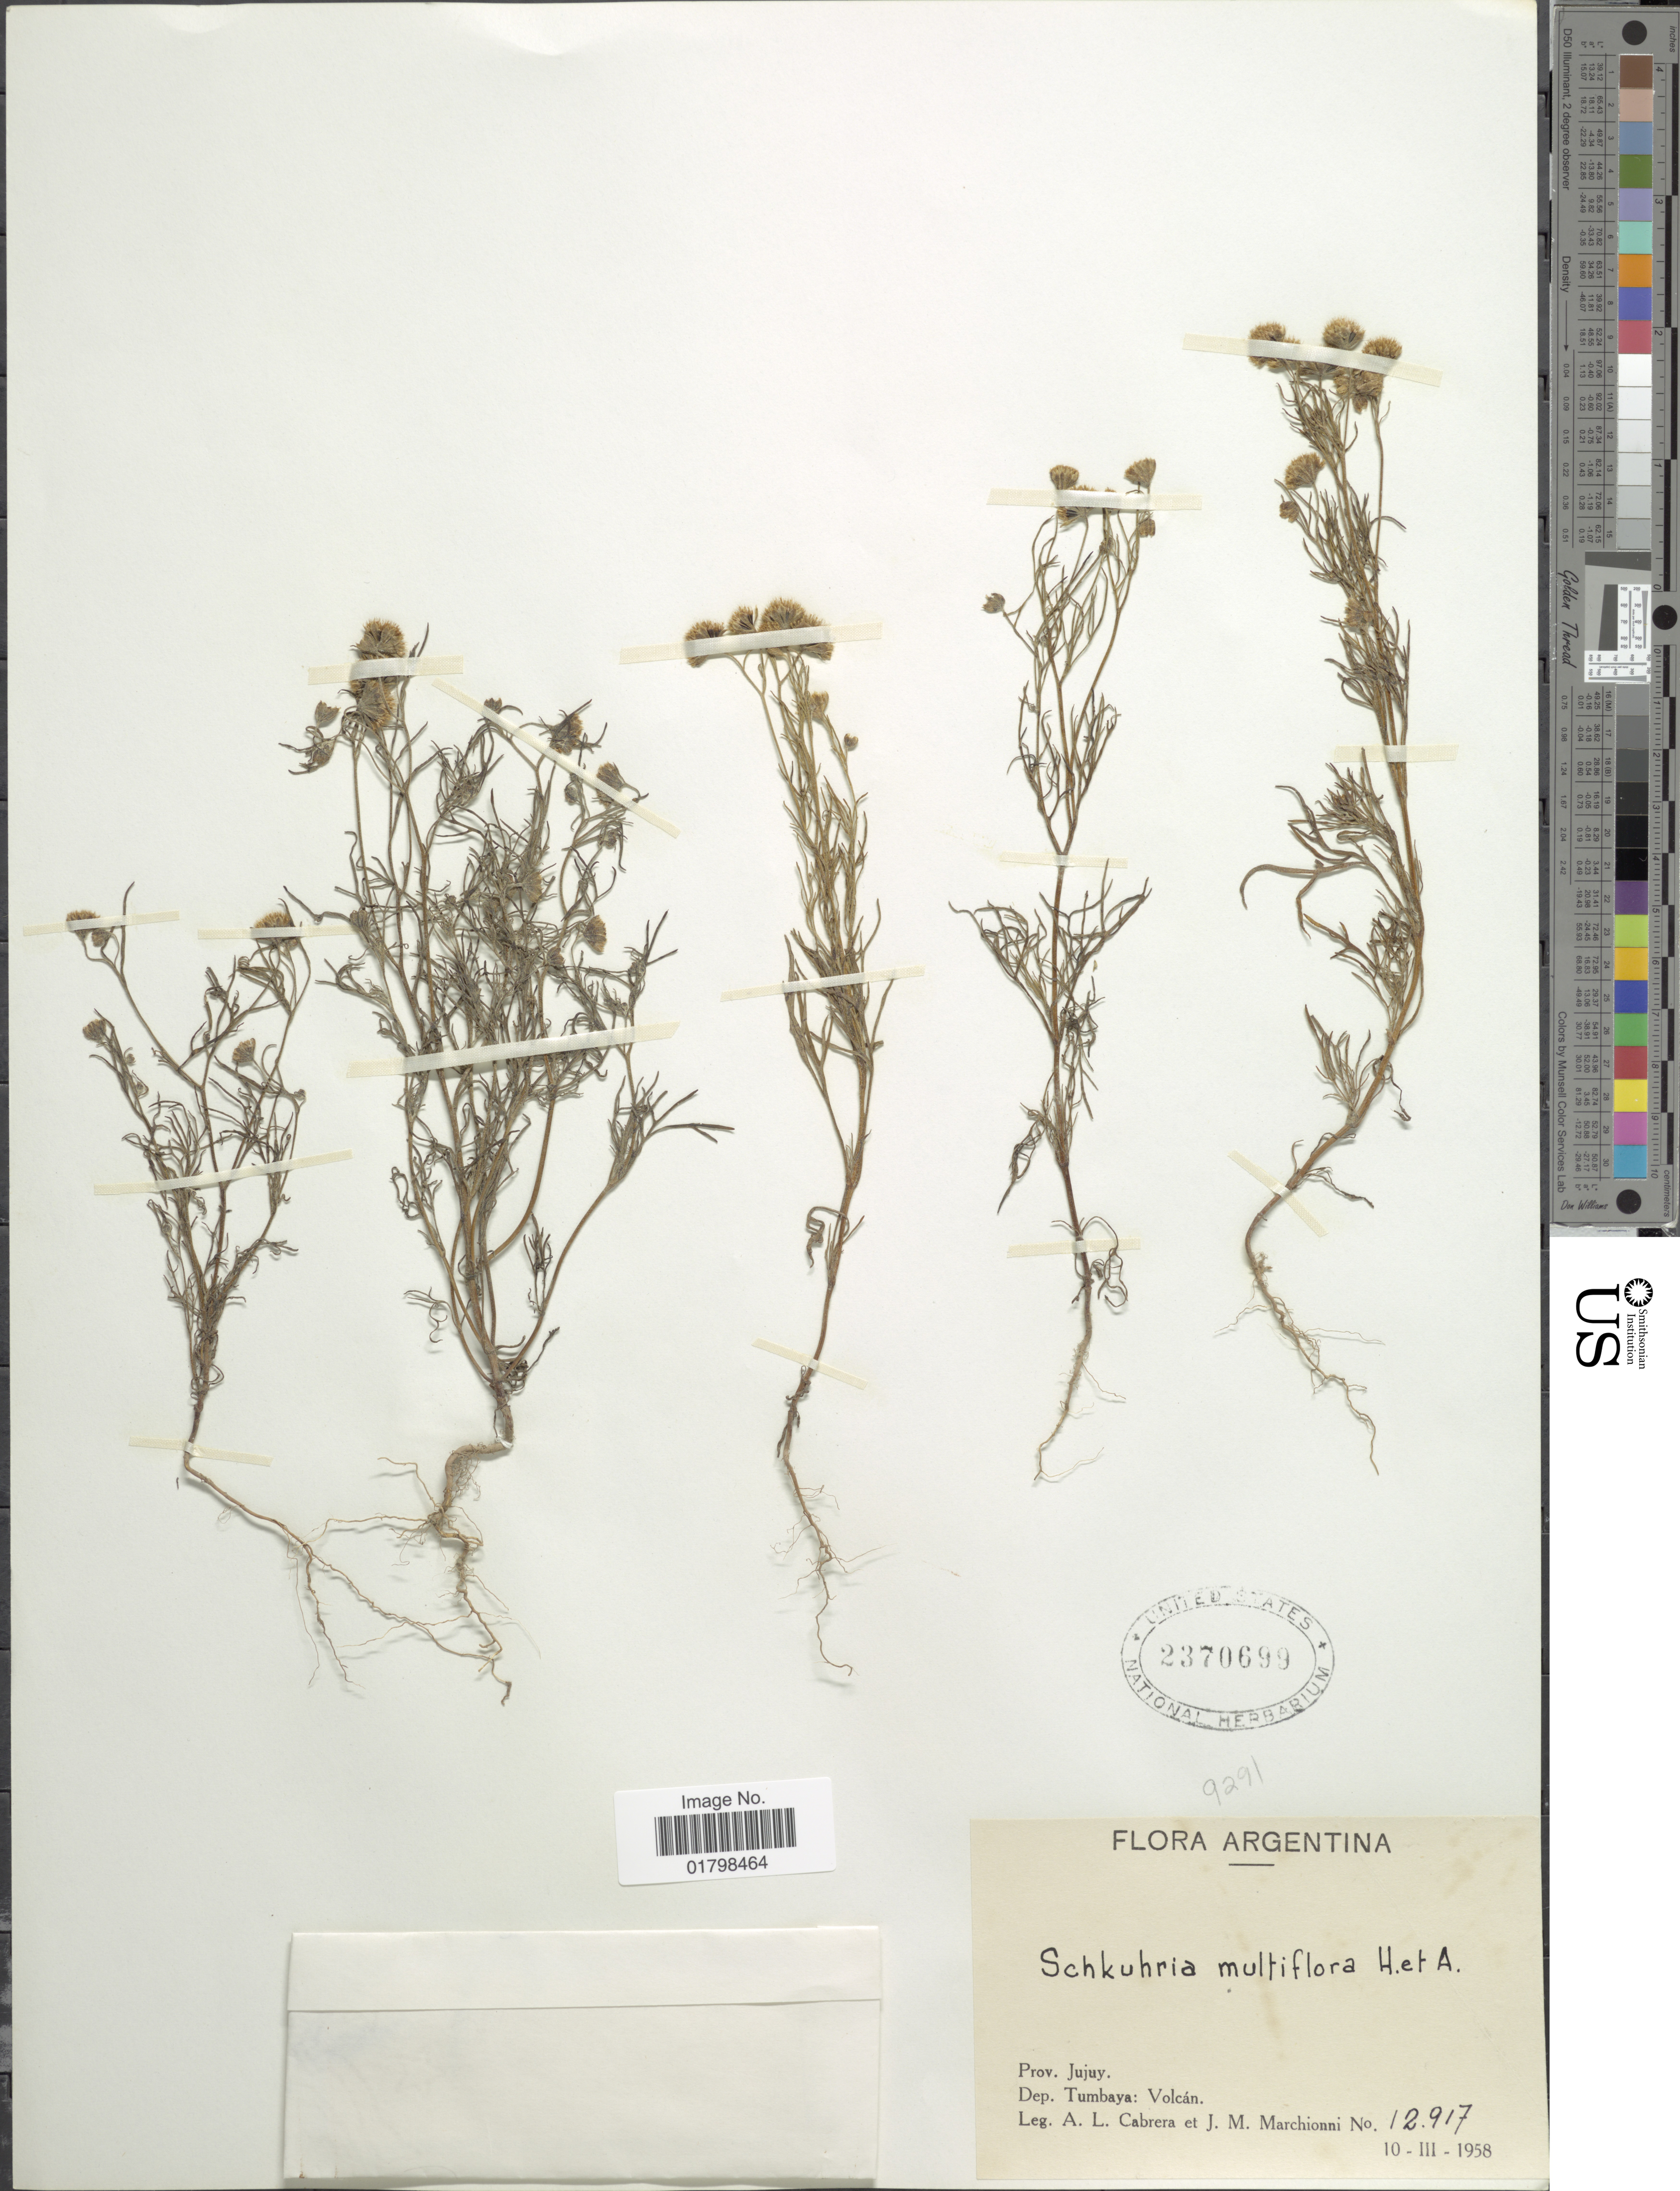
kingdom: Plantae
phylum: Tracheophyta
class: Magnoliopsida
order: Asterales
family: Asteraceae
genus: Schkuhria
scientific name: Schkuhria multiflora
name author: Hook. & Arn.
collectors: A. L. Cabrera & J. Marchionni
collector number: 12917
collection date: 1958-03-10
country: Argentina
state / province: Jujuy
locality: Dep. Tumbaya: Volcan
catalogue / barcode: US 2370699